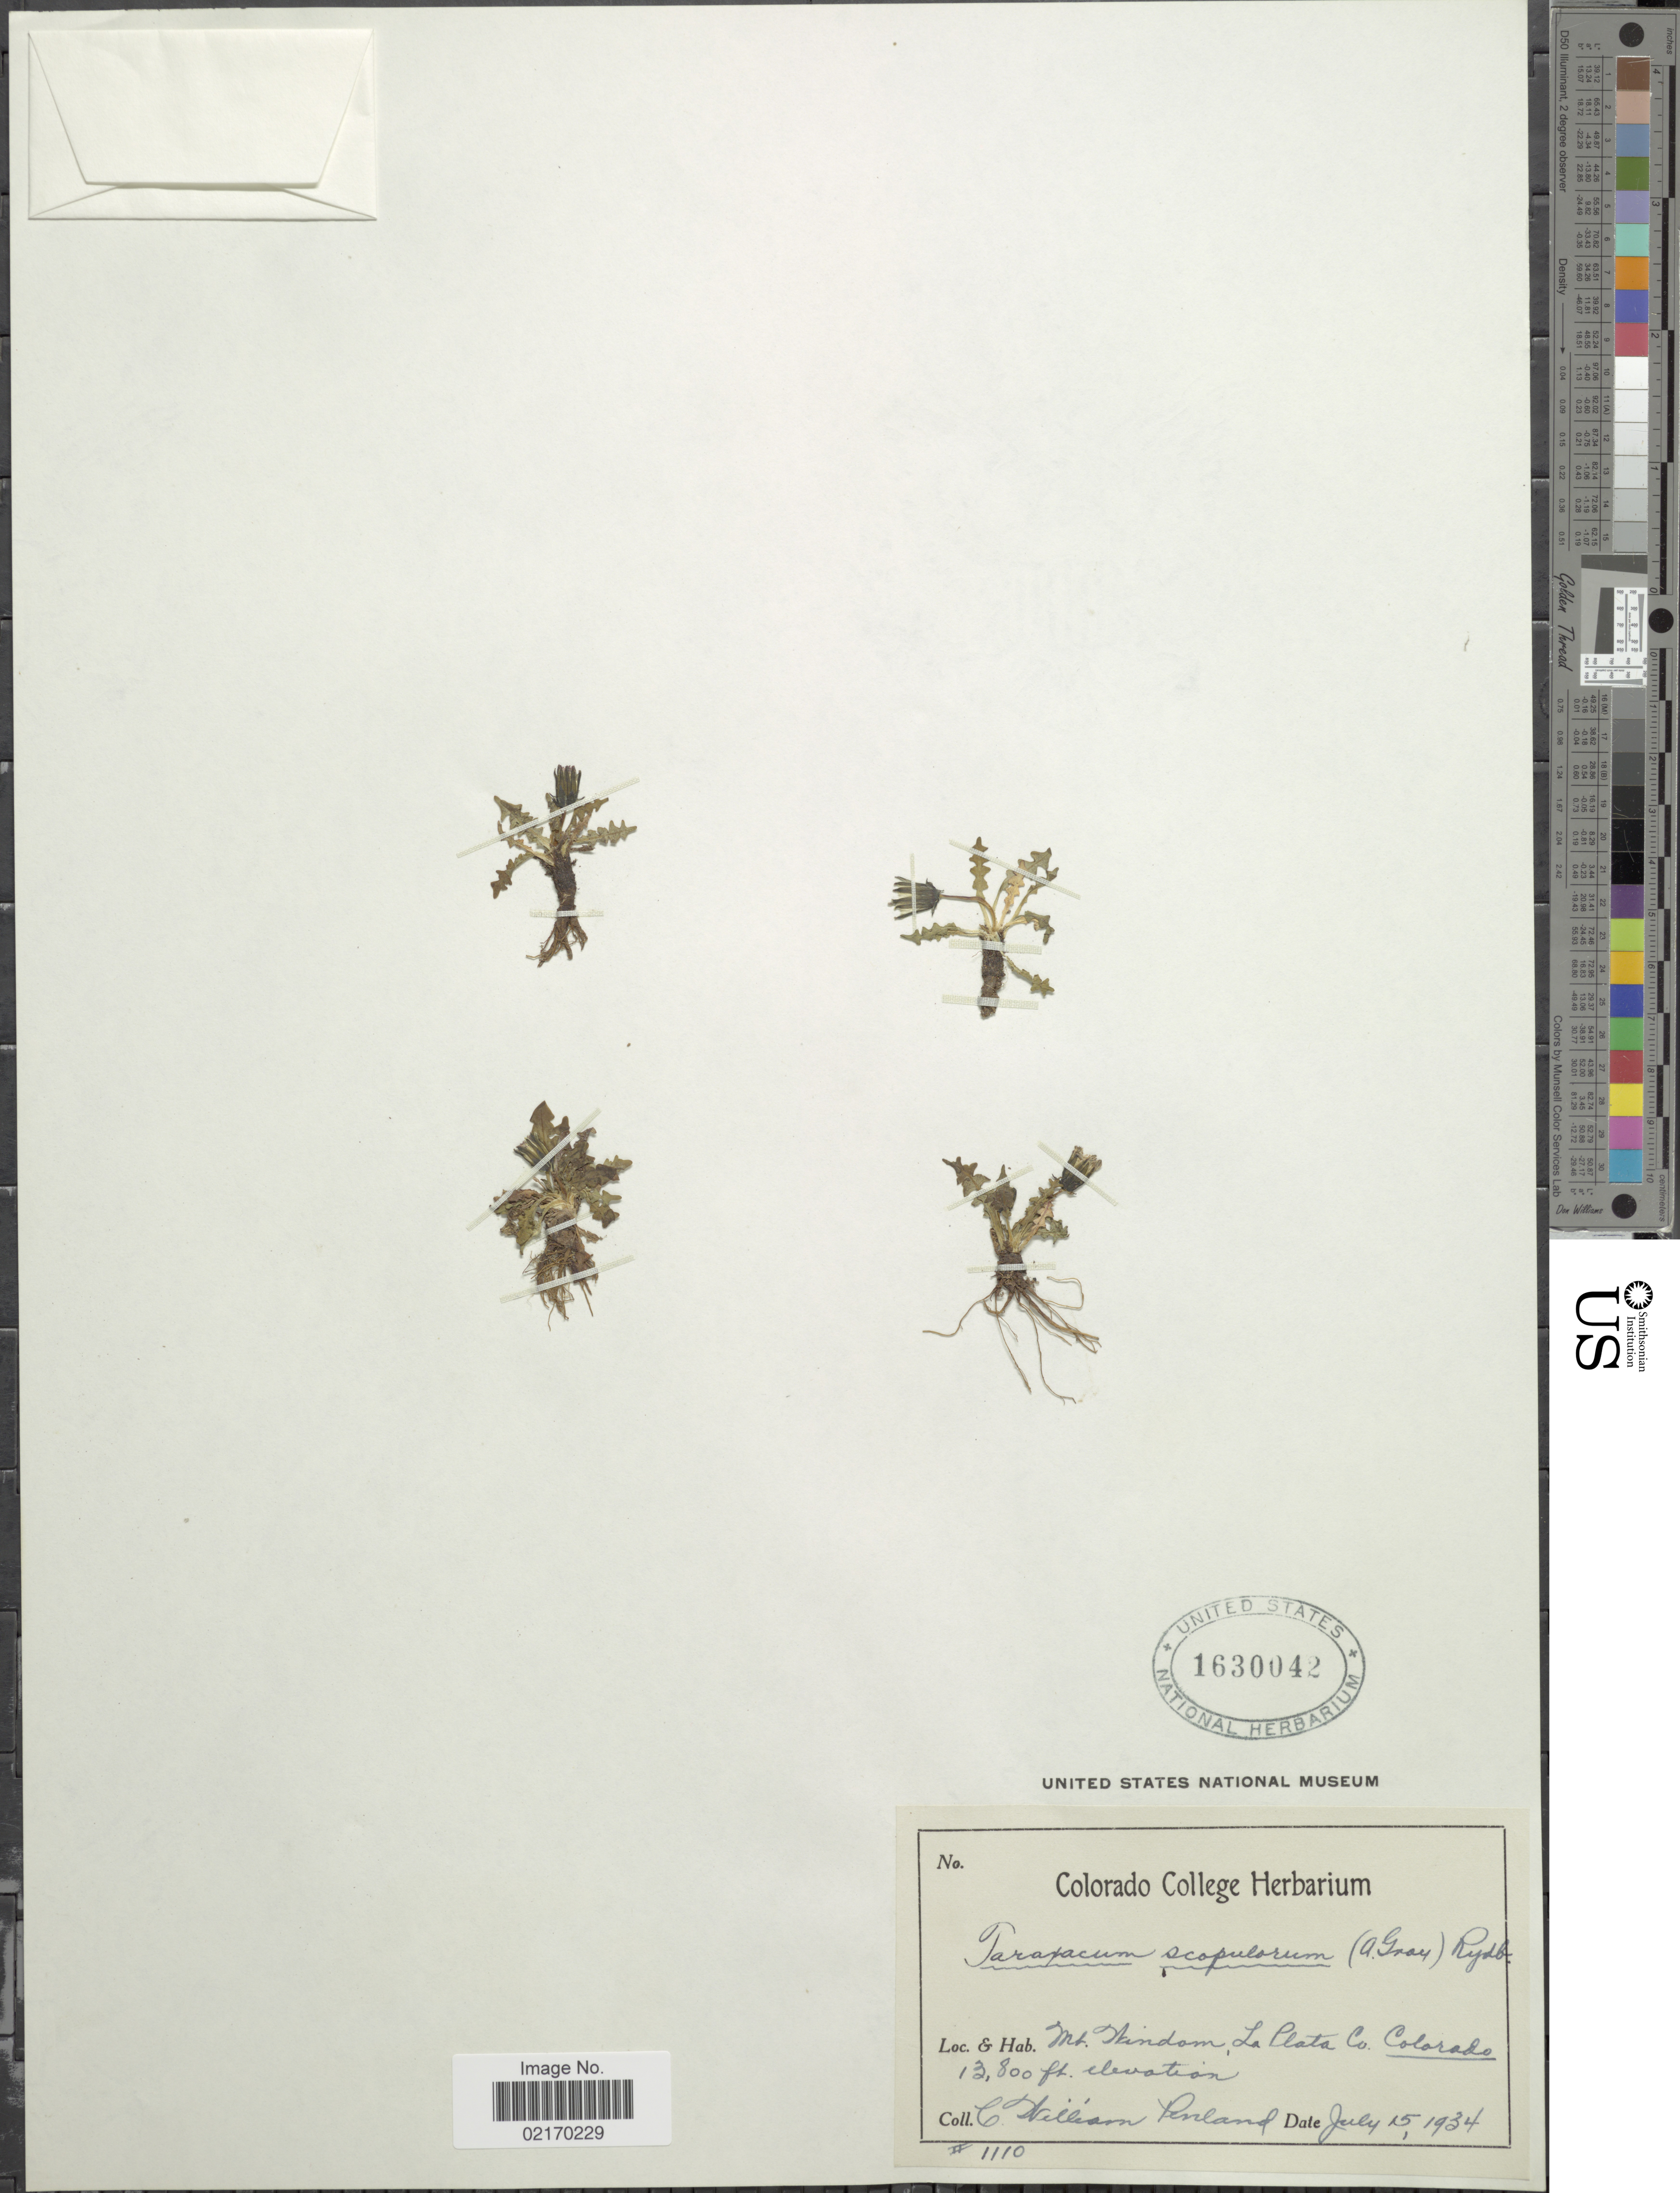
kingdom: Plantae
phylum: Tracheophyta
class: Magnoliopsida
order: Asterales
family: Asteraceae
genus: Taraxacum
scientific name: Taraxacum scopulorum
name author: (A. Gray) Rydb.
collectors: C. W. Penland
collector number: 1110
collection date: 1934-07-15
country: United States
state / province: Colorado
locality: Mt. Hindom, La Plata Co. Colorado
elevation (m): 4206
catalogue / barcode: US 1630042